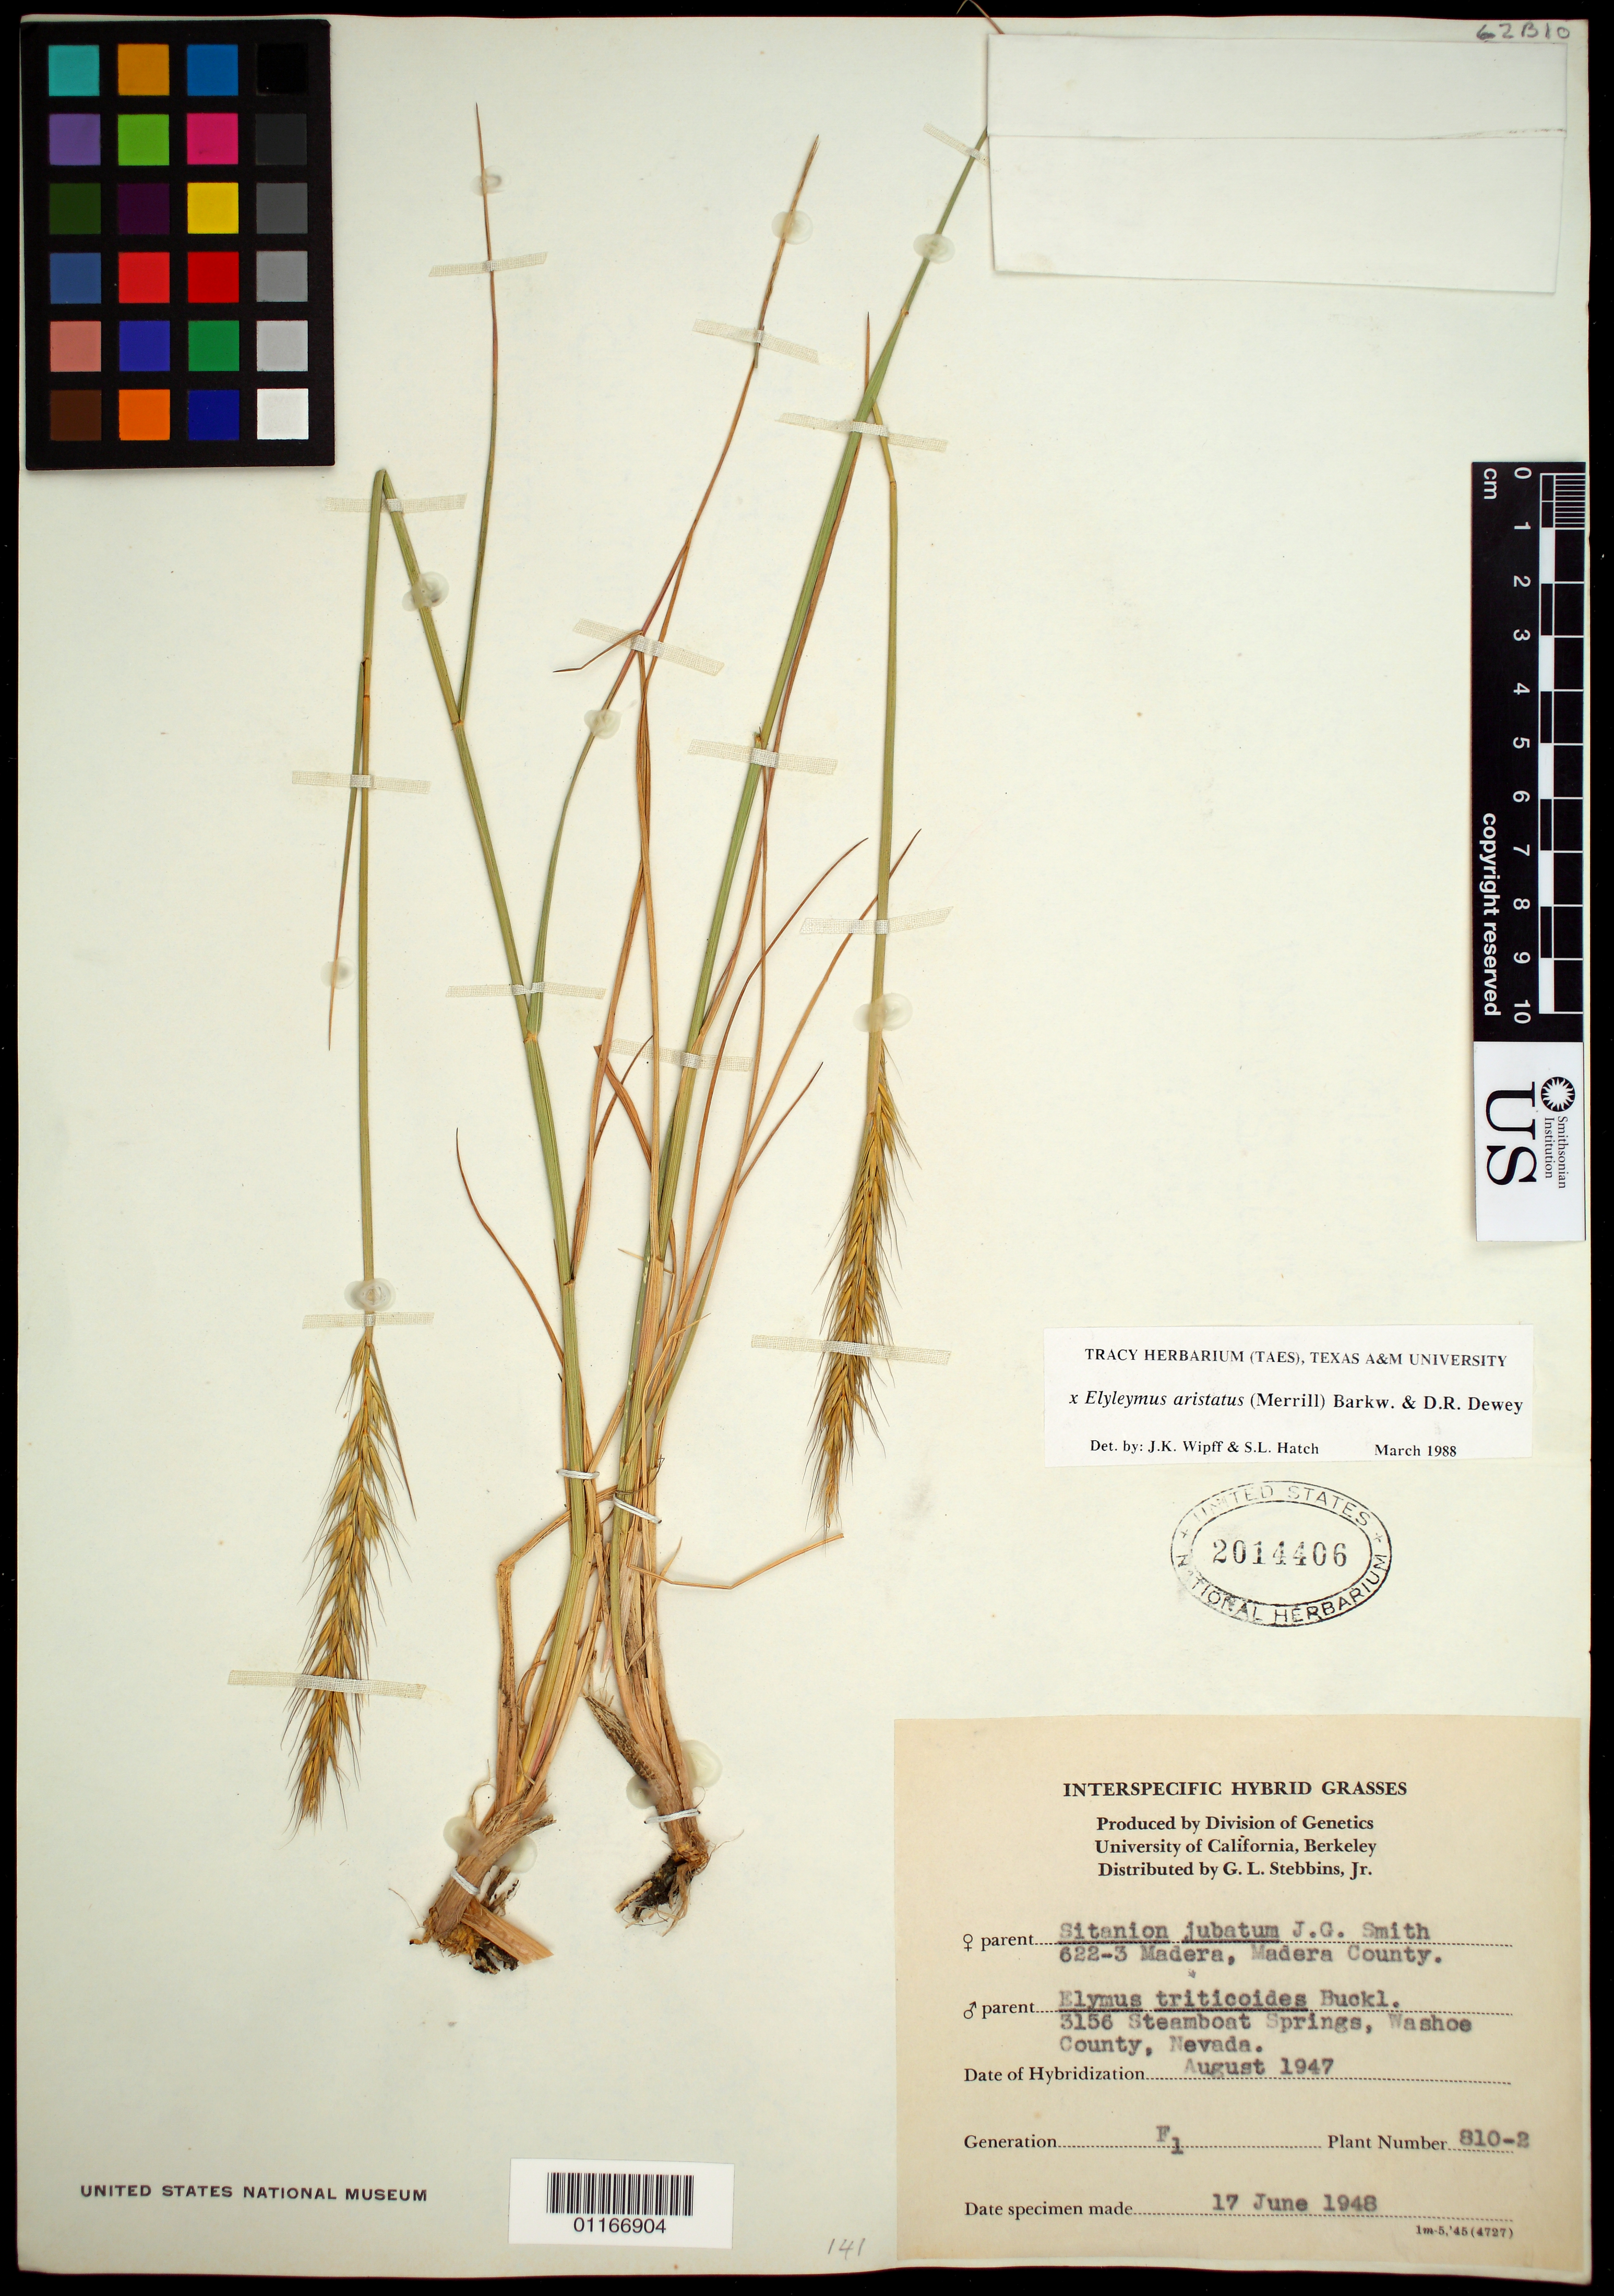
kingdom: Plantae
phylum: Tracheophyta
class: Liliopsida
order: Poales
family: Poaceae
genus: Elyleymus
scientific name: x Elyleymus aristatus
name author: (Merr.) Barkworth & Dewey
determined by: Wipff, J. K.; Hatch, S. L.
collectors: G. L. Stebbins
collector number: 810-2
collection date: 1948-06-17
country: United States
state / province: California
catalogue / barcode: US 2014406